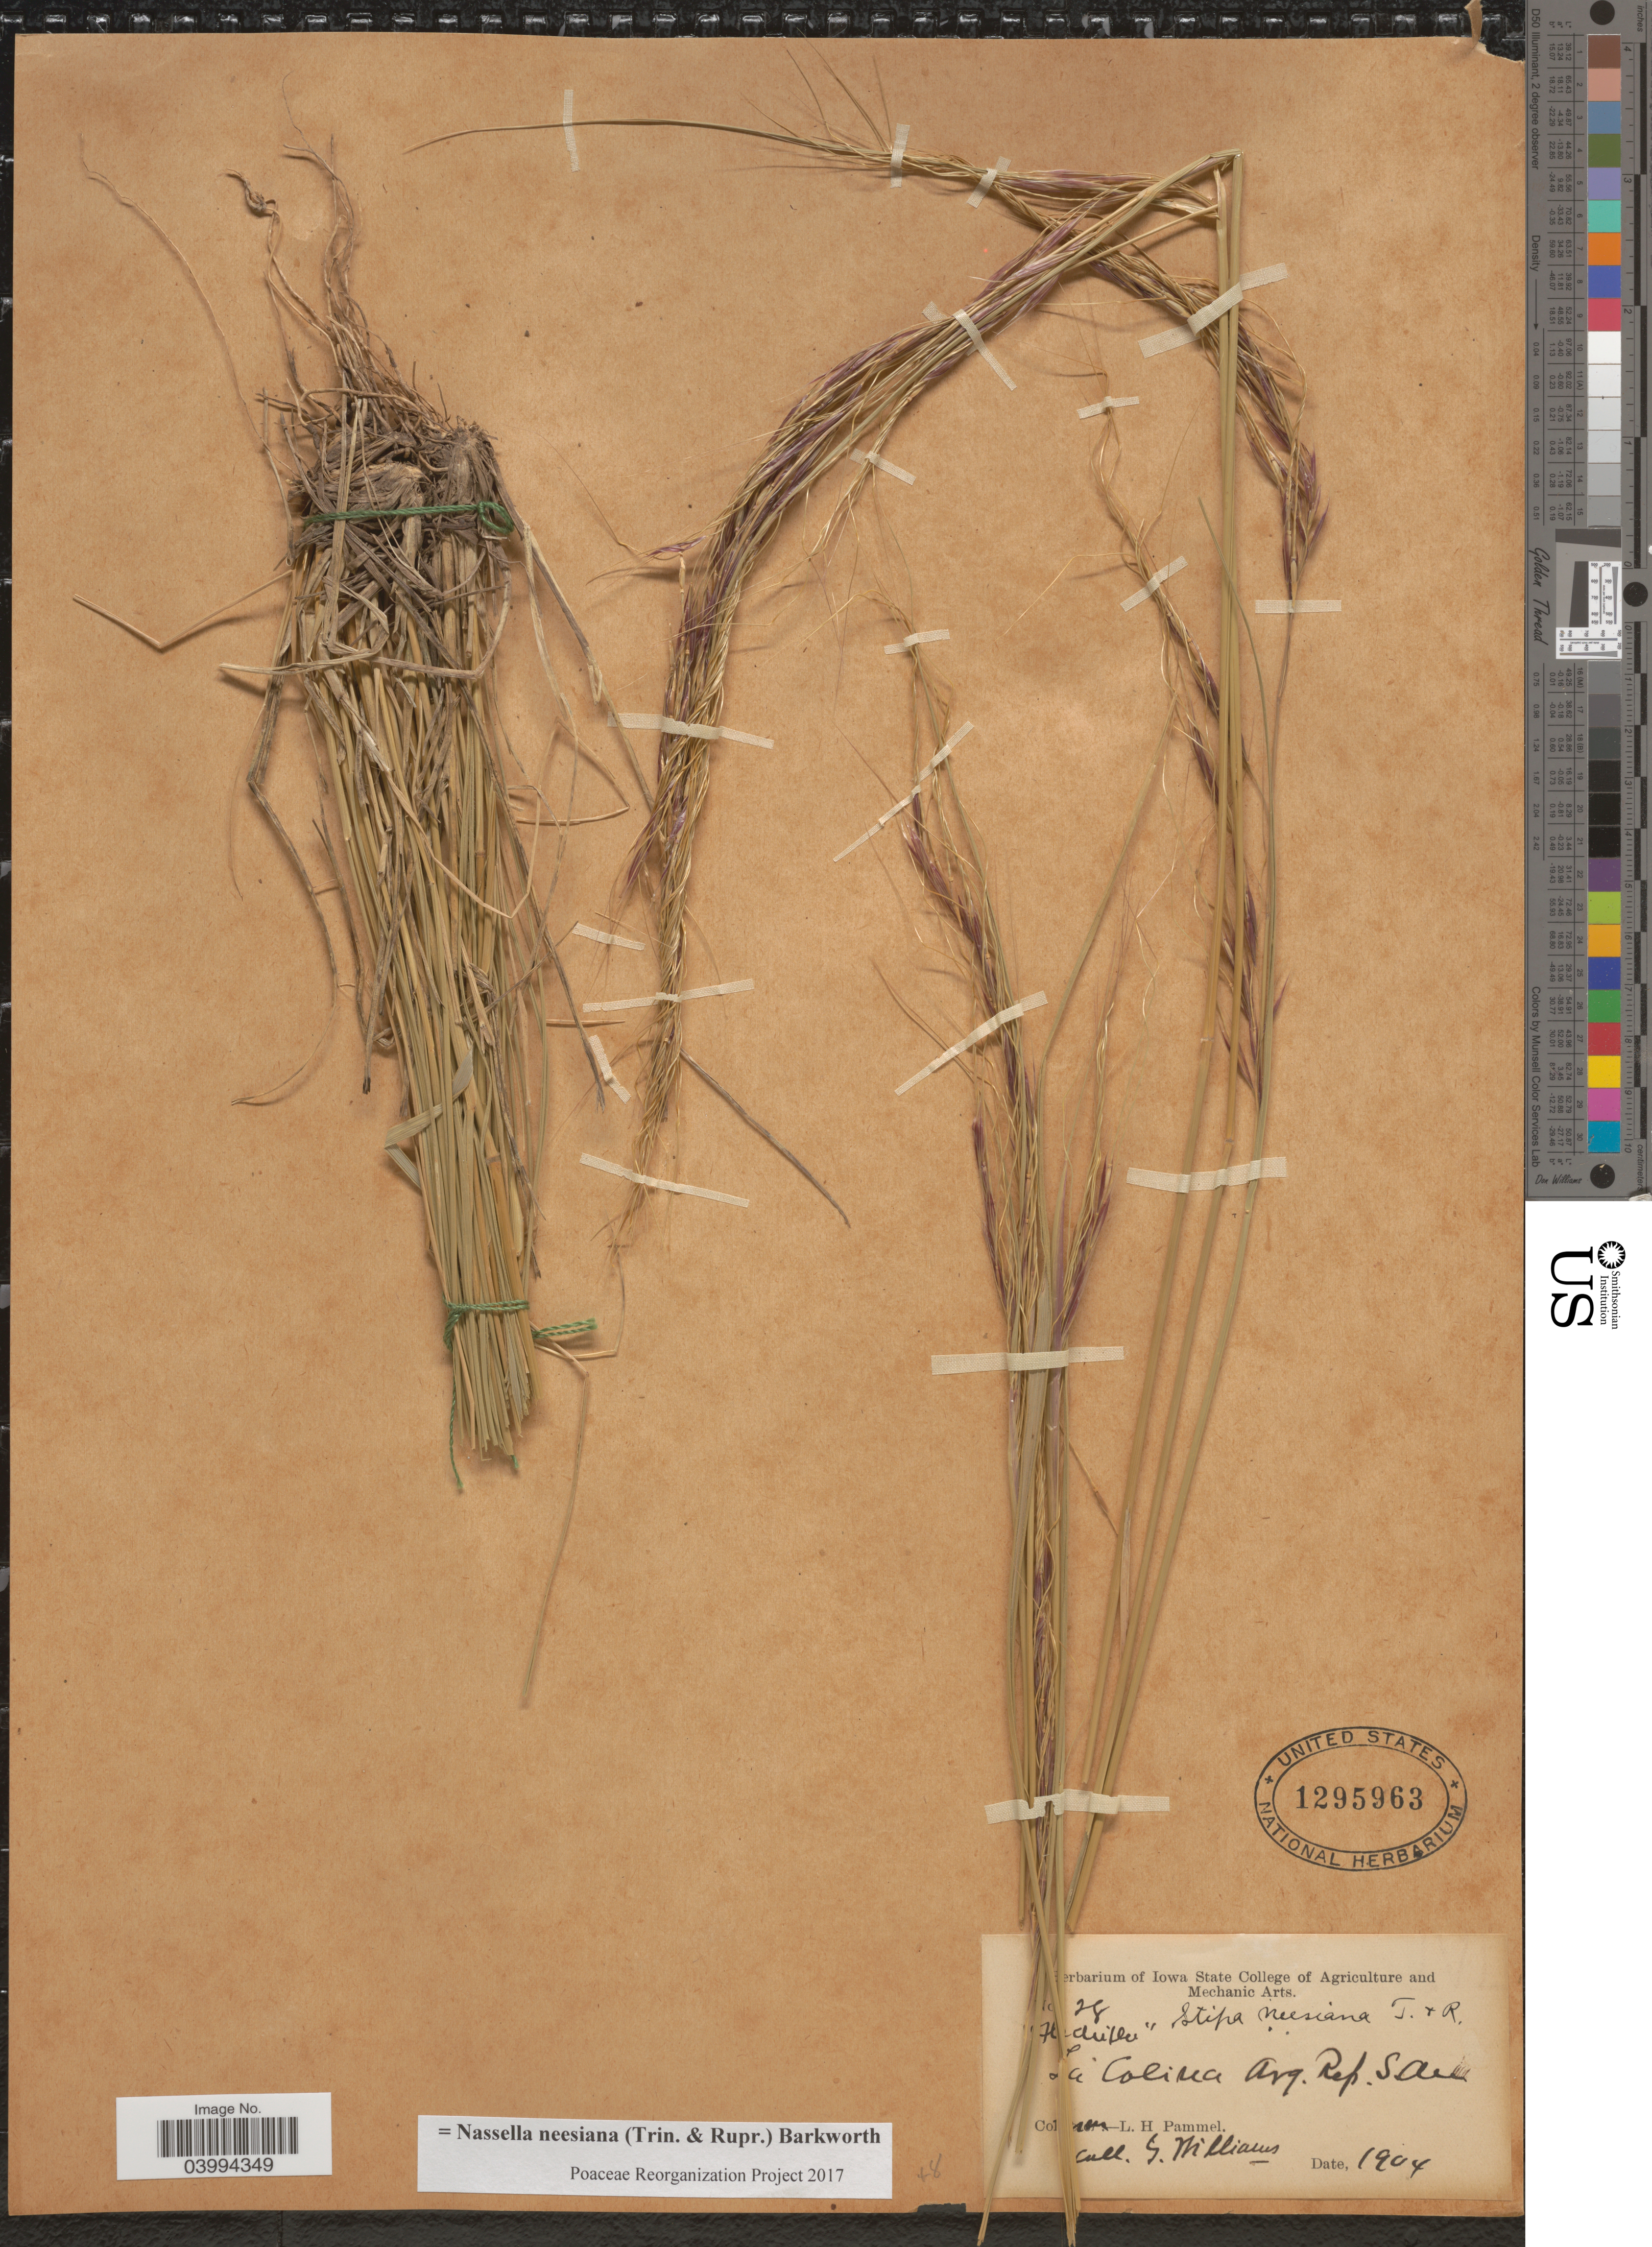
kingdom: Plantae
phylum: Tracheophyta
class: Liliopsida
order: Poales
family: Poaceae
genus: Nassella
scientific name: Nassella neesiana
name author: (Trin. & Rupr.) Barkworth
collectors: G. Williams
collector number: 28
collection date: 1904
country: Argentina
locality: La Colina.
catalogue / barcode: US 1295963